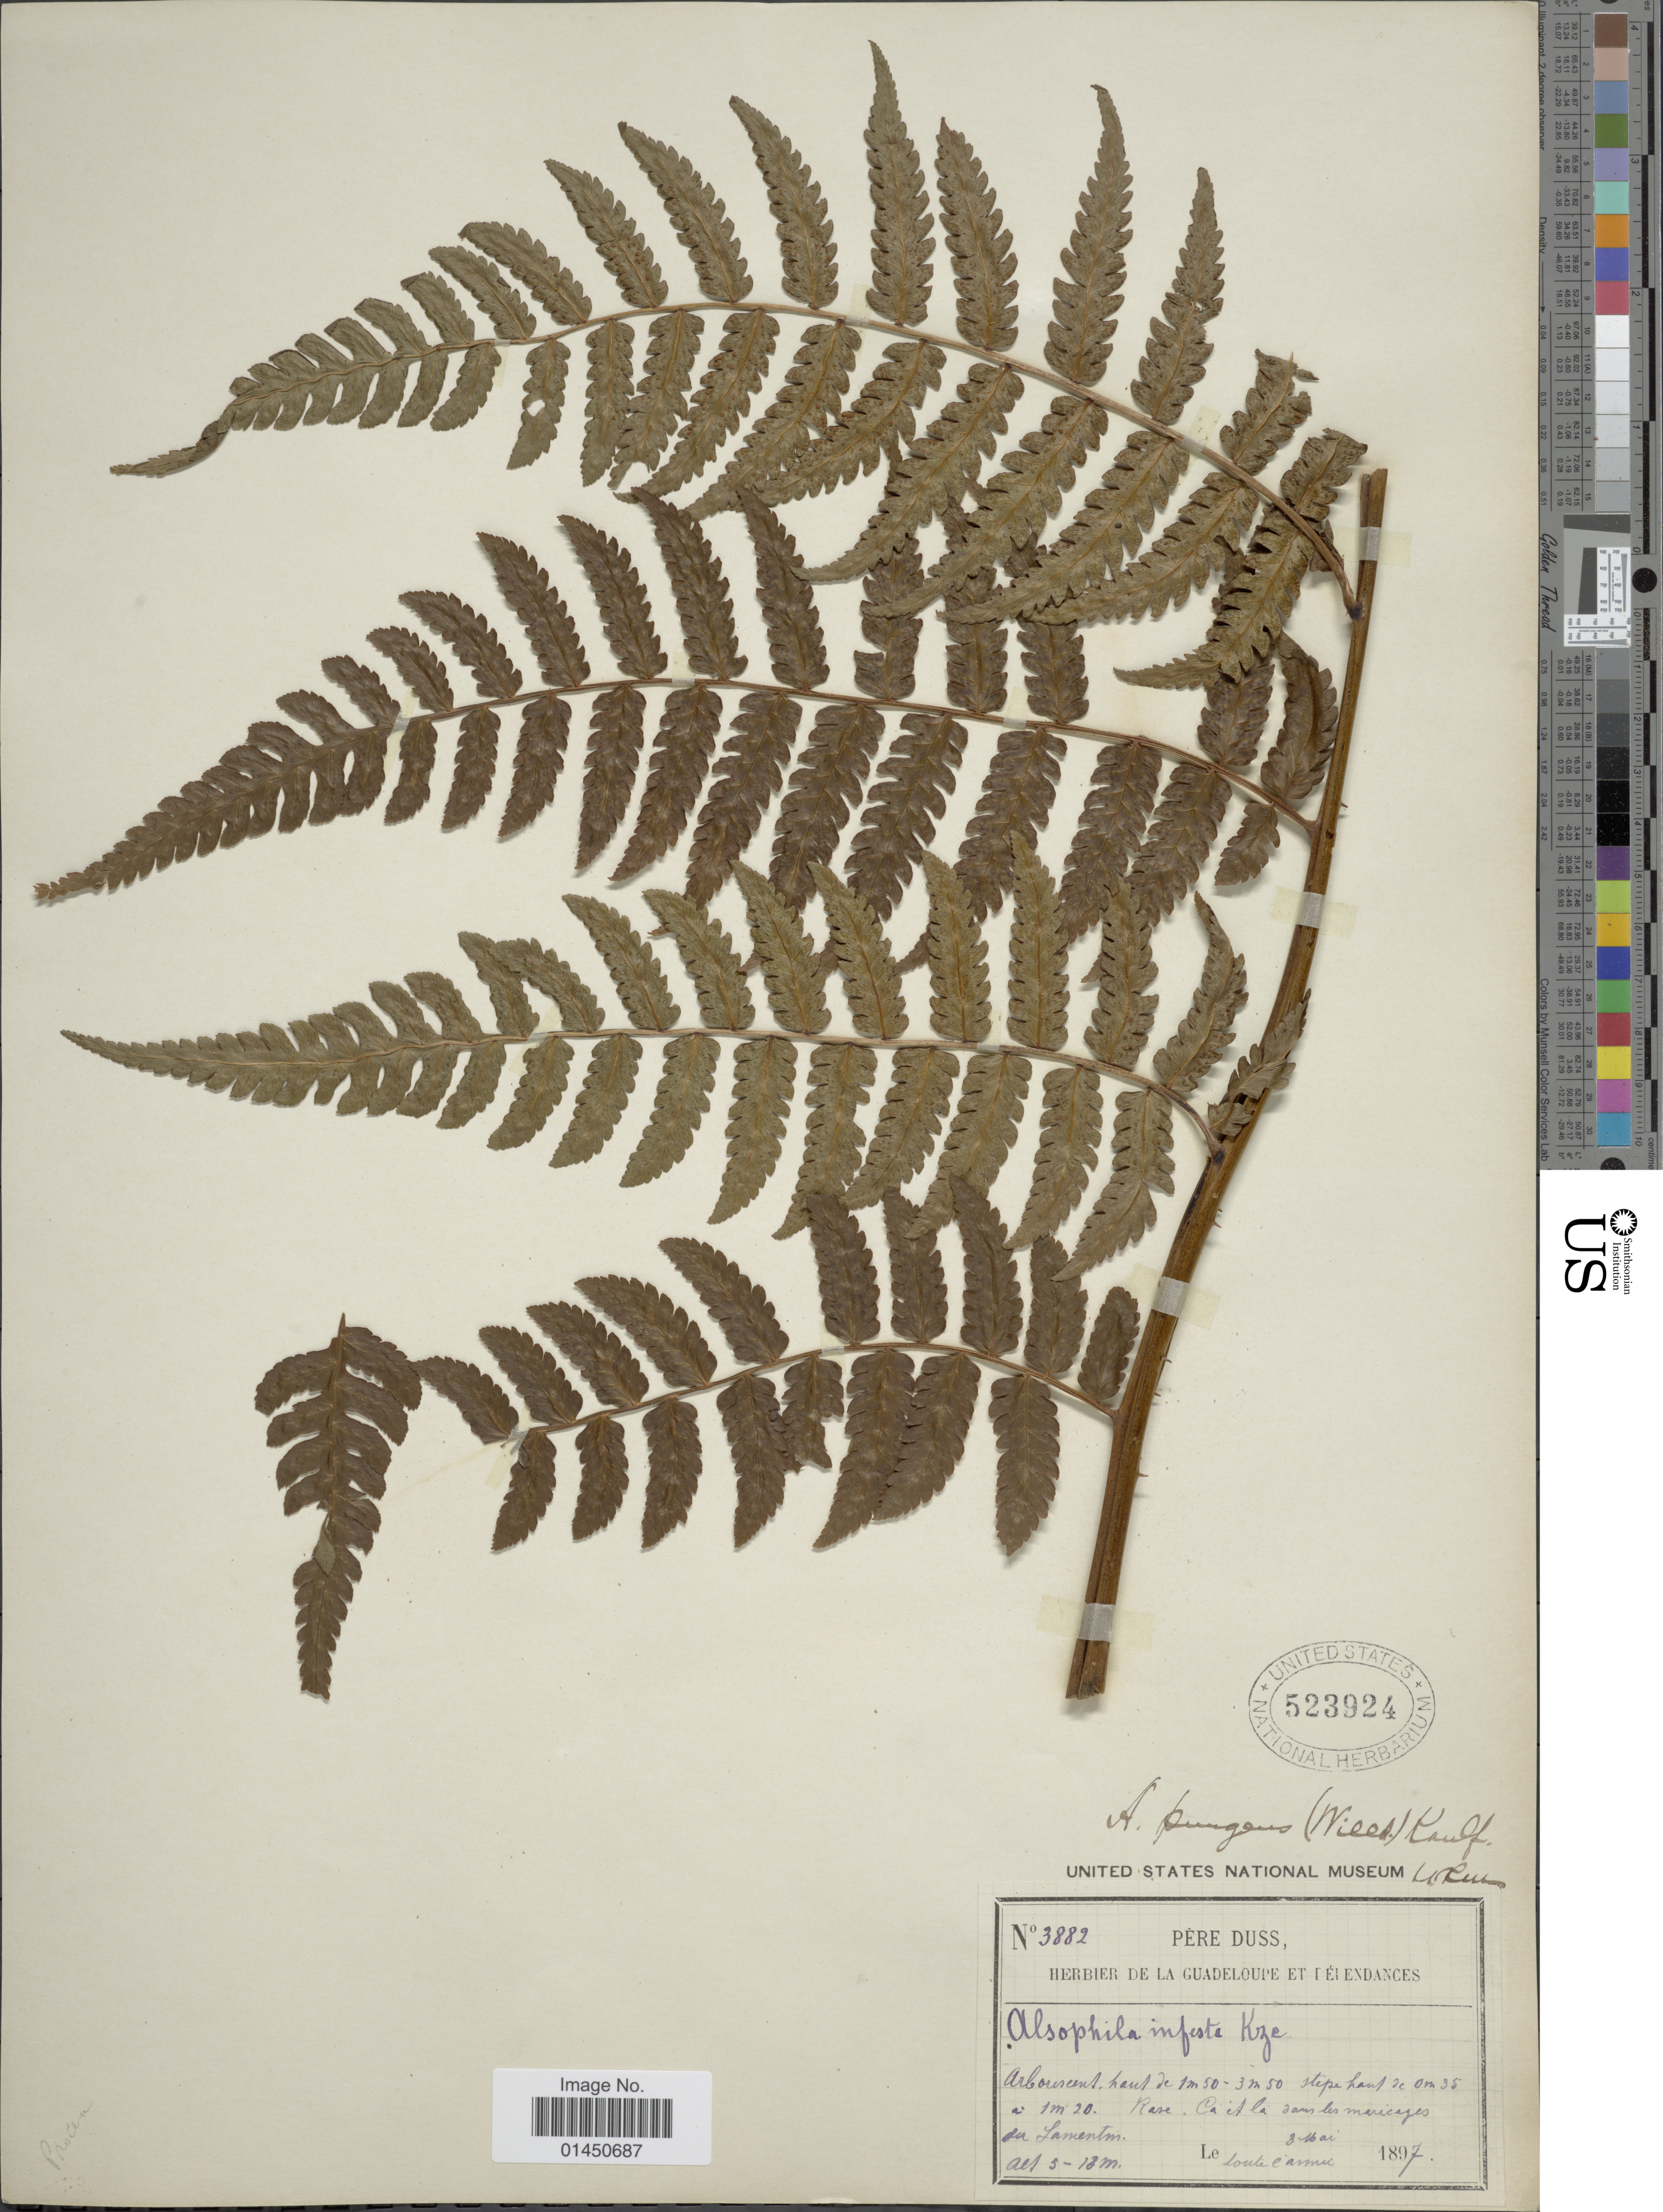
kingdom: Plantae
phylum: Tracheophyta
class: Polypodiopsida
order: Cyatheales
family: Cyatheaceae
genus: Cyathea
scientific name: Cyathea pungens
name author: (Willd.) Domin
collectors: Père Duss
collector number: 3882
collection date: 1897-05-03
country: Guadeloupe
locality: Rase, Ca et la dans les maricages du Lamentin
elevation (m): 5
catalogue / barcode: US 523924